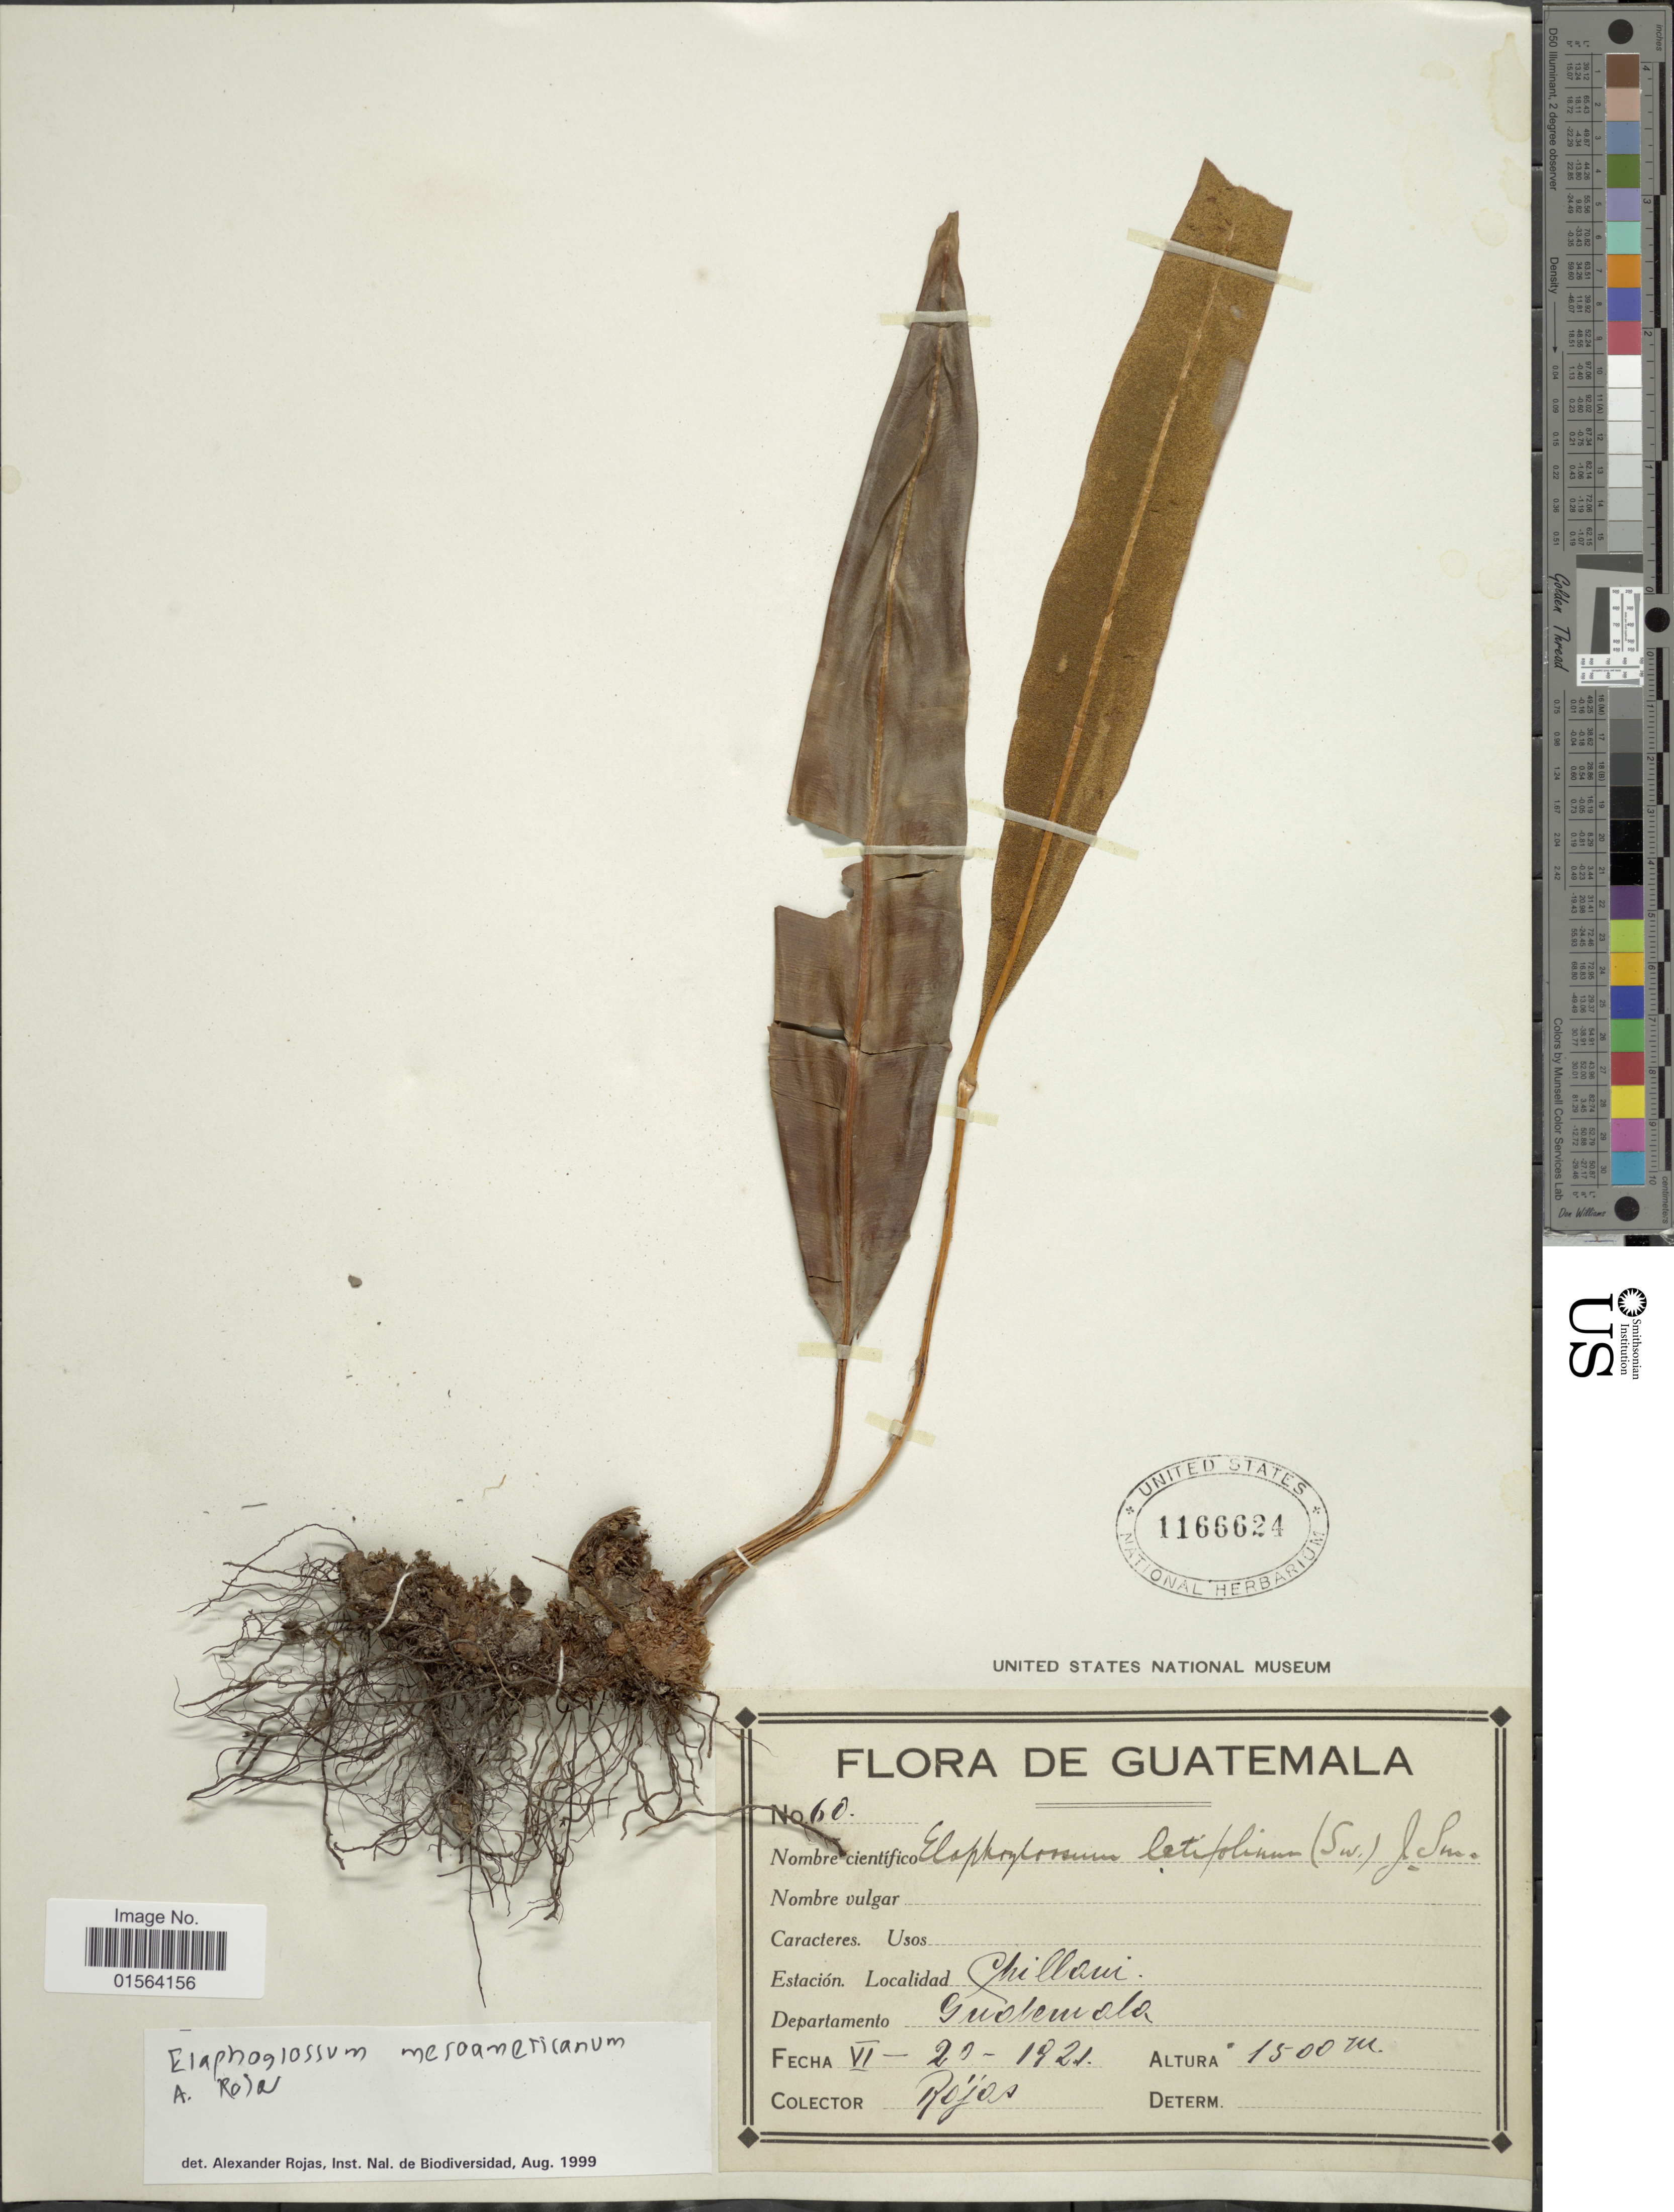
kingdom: Plantae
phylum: Tracheophyta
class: Polypodiopsida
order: Polypodiales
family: Dryopteridaceae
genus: Elaphoglossum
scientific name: Elaphoglossum latifolium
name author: (Sw.) J. Sm.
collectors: Rojas, --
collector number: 60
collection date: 1921-06-20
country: Guatemala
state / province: Guatemala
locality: Chillani, Departamento Guatemala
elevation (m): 1500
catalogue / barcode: US 1166624